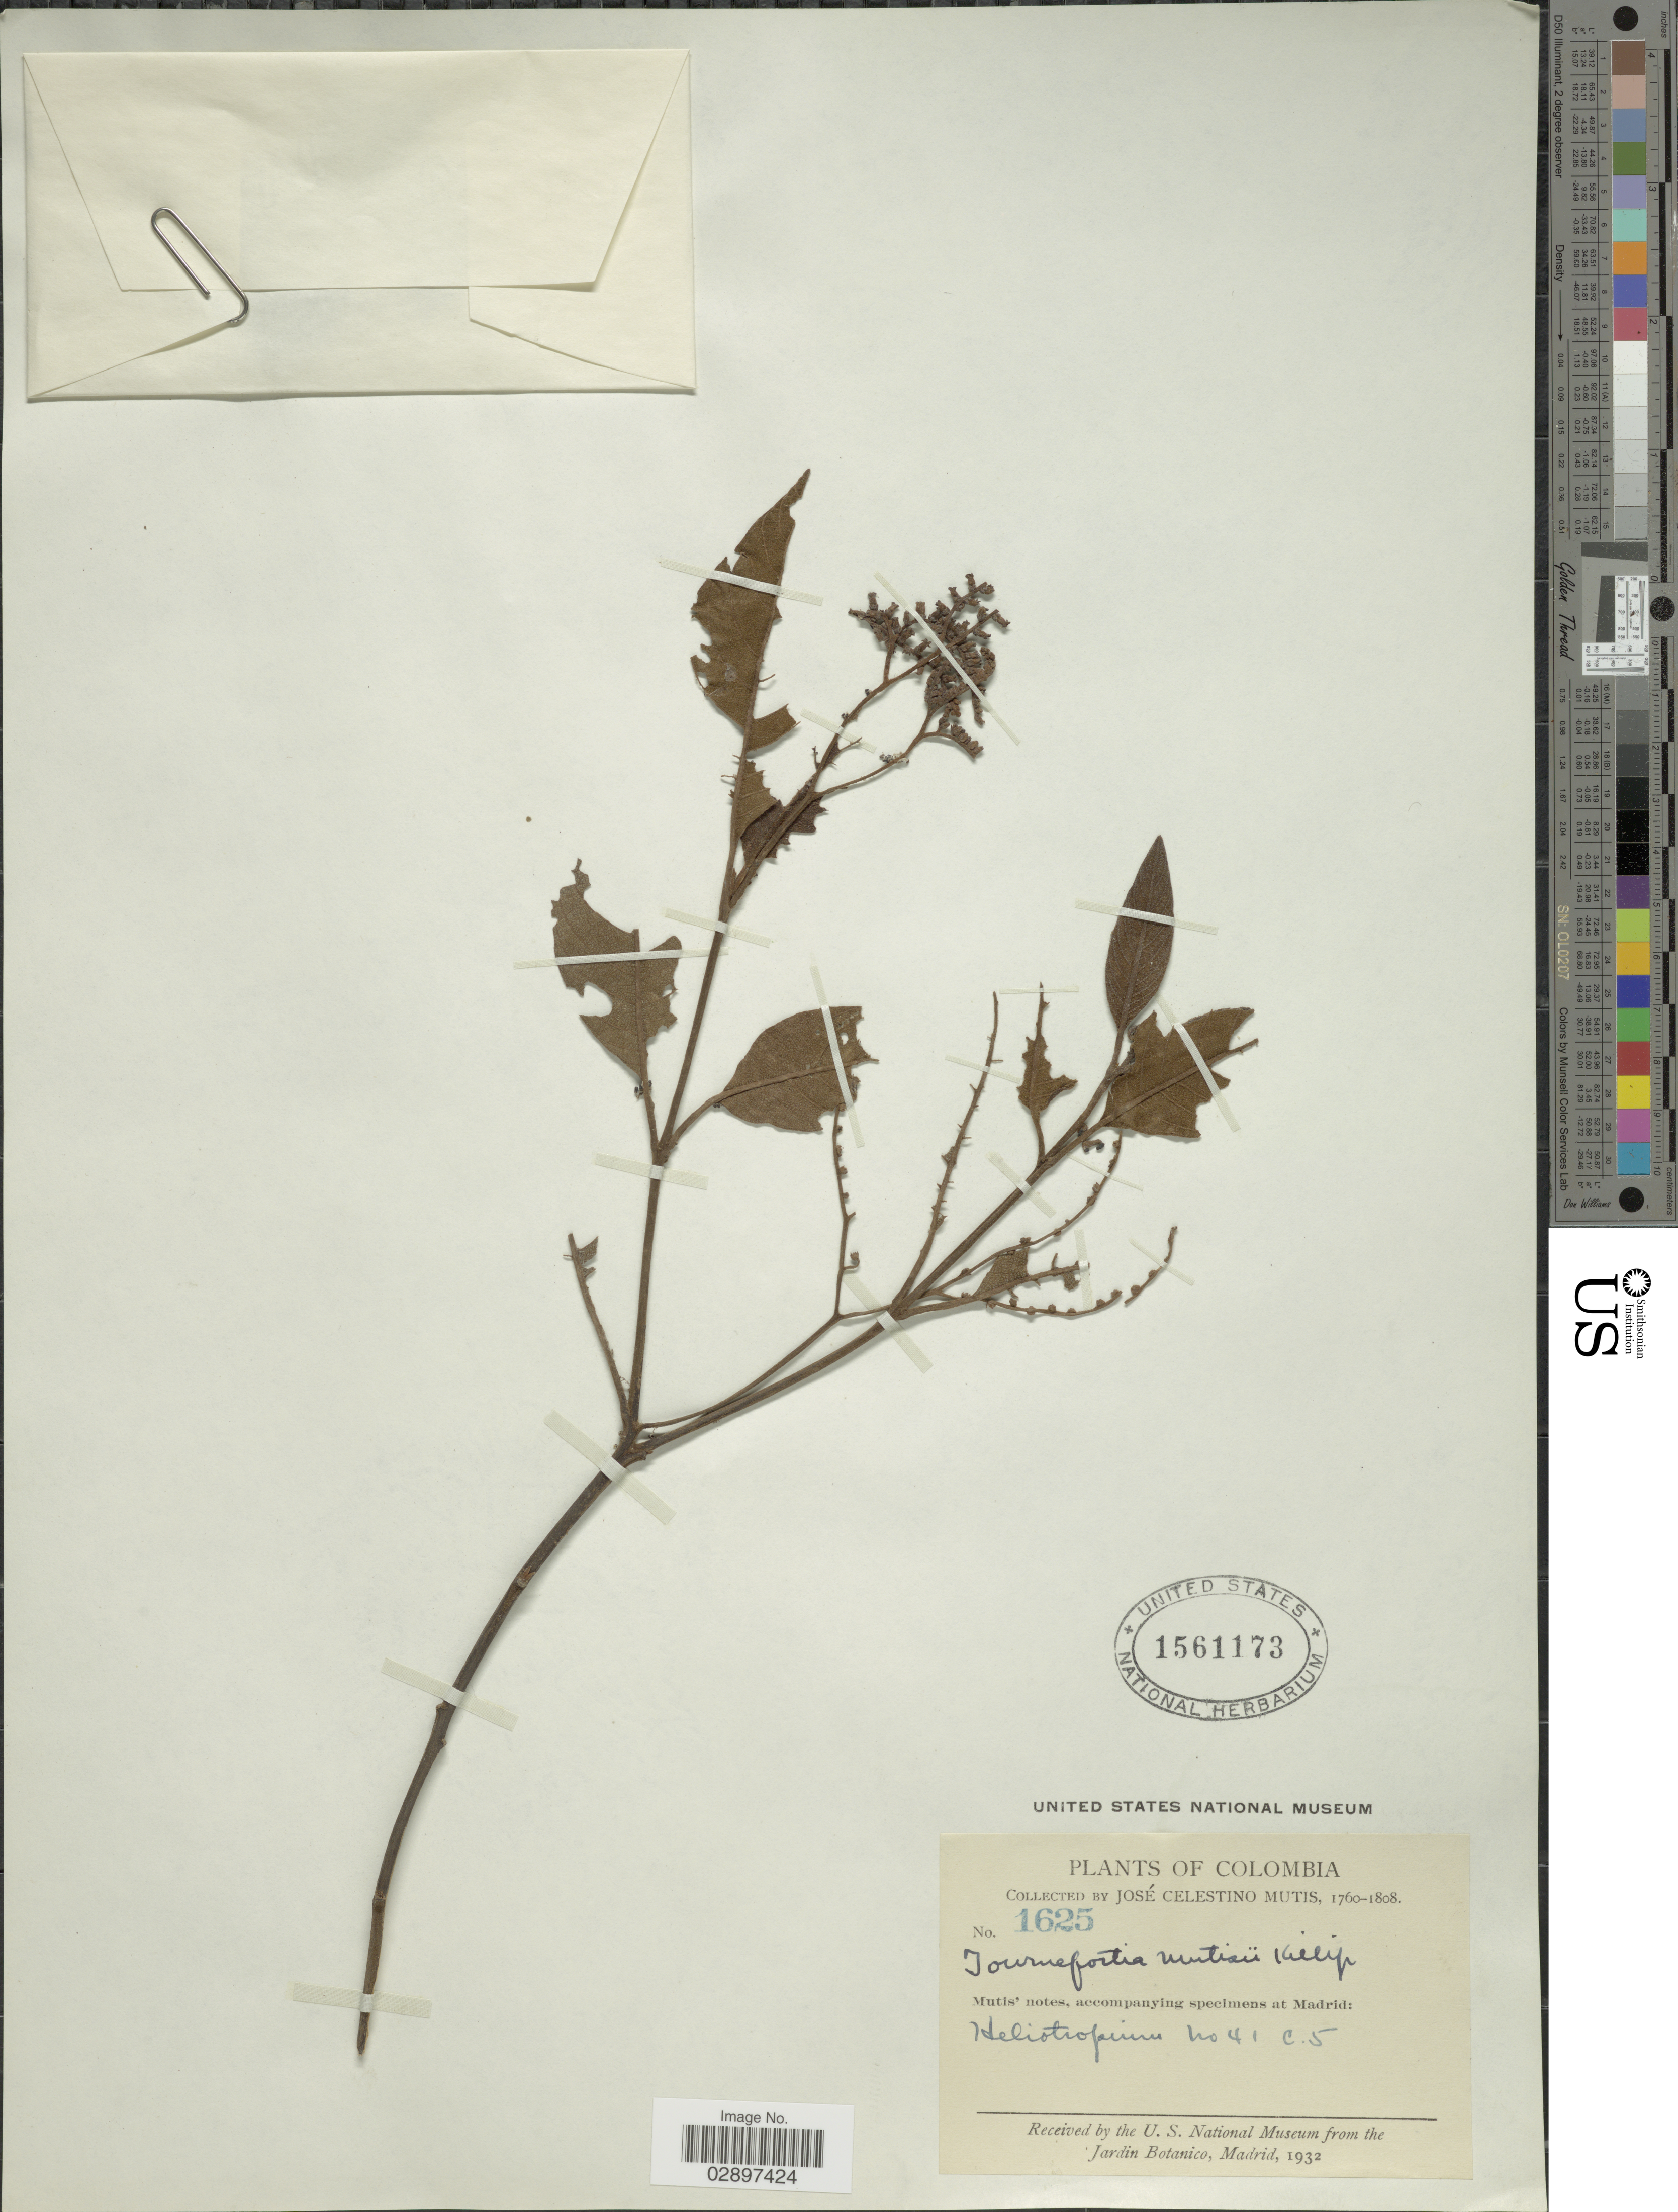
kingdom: Plantae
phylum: Tracheophyta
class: Magnoliopsida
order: Boraginales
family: Heliotropiaceae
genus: Tournefortia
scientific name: Tournefortia mutisii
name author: Killip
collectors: J. C. B. Mutis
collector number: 1625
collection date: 1760/1808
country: Colombia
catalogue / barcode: US 1561173